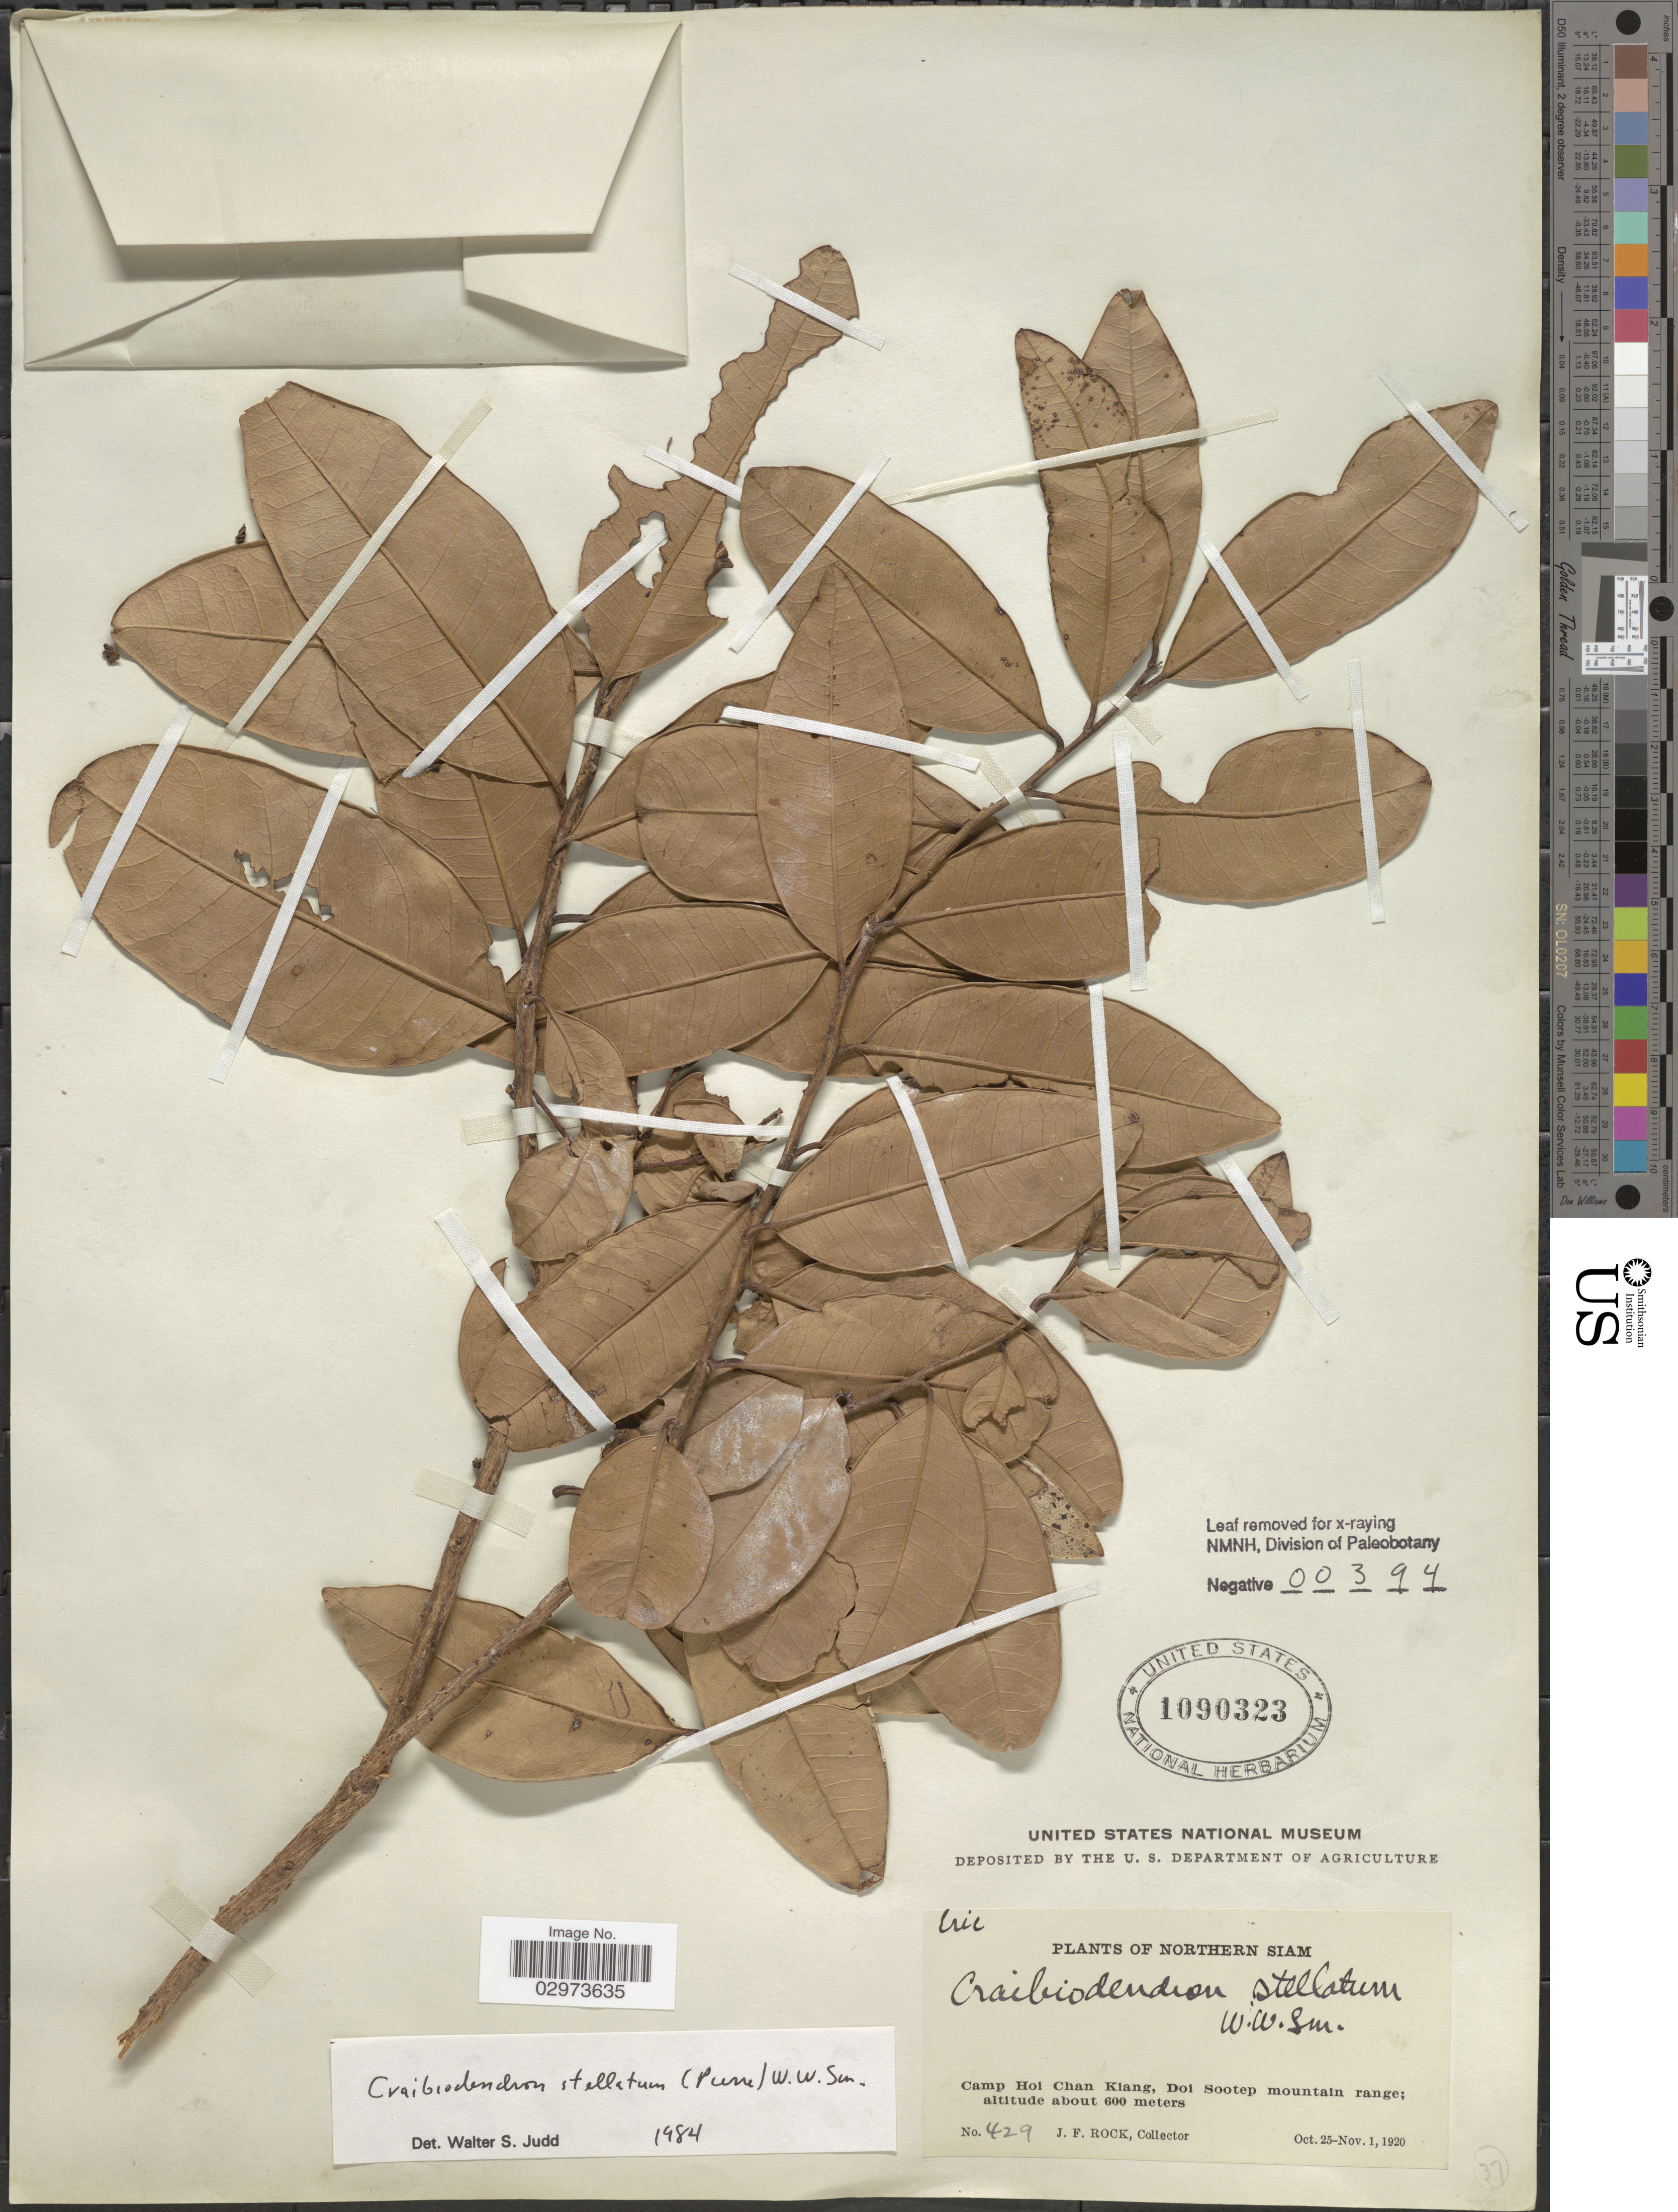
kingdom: Plantae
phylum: Tracheophyta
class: Magnoliopsida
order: Ericales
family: Ericaceae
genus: Craibiodendron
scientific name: Craibiodendron stellatum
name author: W.W. Sm.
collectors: J. Rock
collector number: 429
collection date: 1920-10-25/1920-11-01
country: Thailand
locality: Northern Siam. Camp Hoi Chan Kiang, Doi Sootep mountain range.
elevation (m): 600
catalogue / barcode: US 1090323